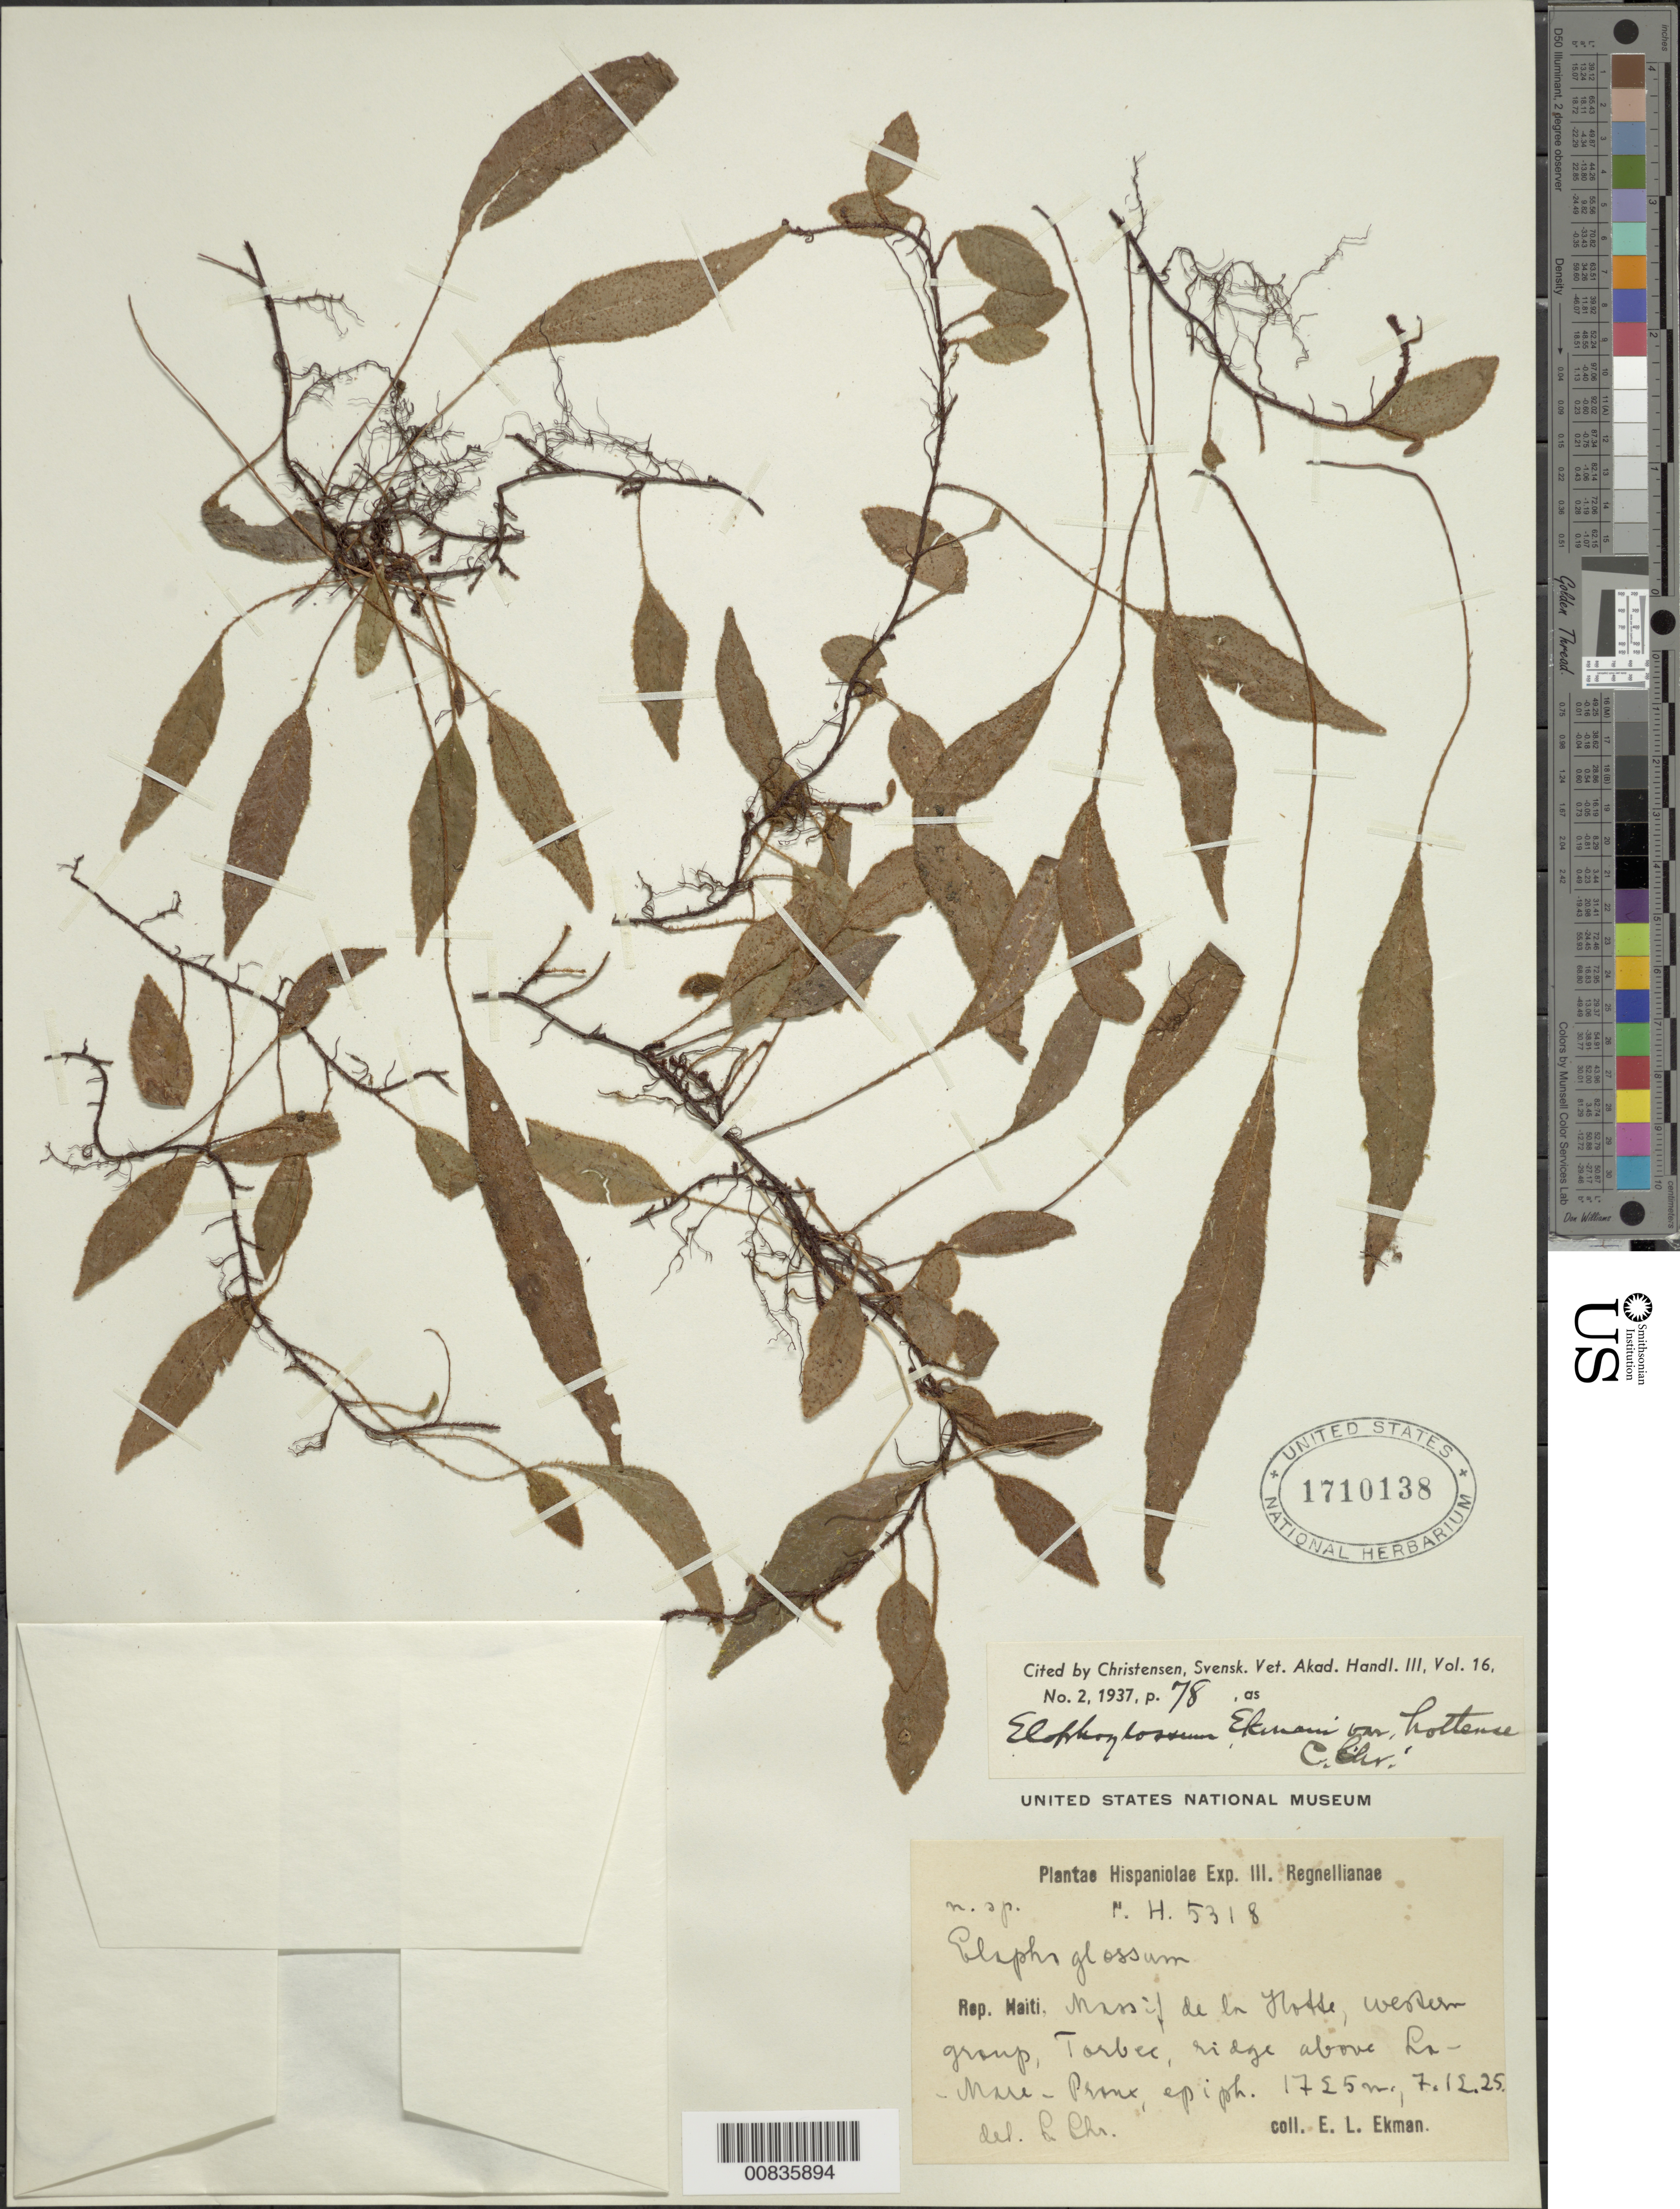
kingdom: Plantae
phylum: Tracheophyta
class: Polypodiopsida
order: Polypodiales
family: Dryopteridaceae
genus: Elaphoglossum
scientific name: Elaphoglossum ekmanii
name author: C. Chr.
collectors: E. L. Ekman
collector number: H 5318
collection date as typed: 07 Dec 1925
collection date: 1925-12-07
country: Haiti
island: Hispaniola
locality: Massif de la Hotte, western group, Torbec, ridge above La Mare Proux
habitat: Ridge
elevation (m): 1725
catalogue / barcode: US 1710138